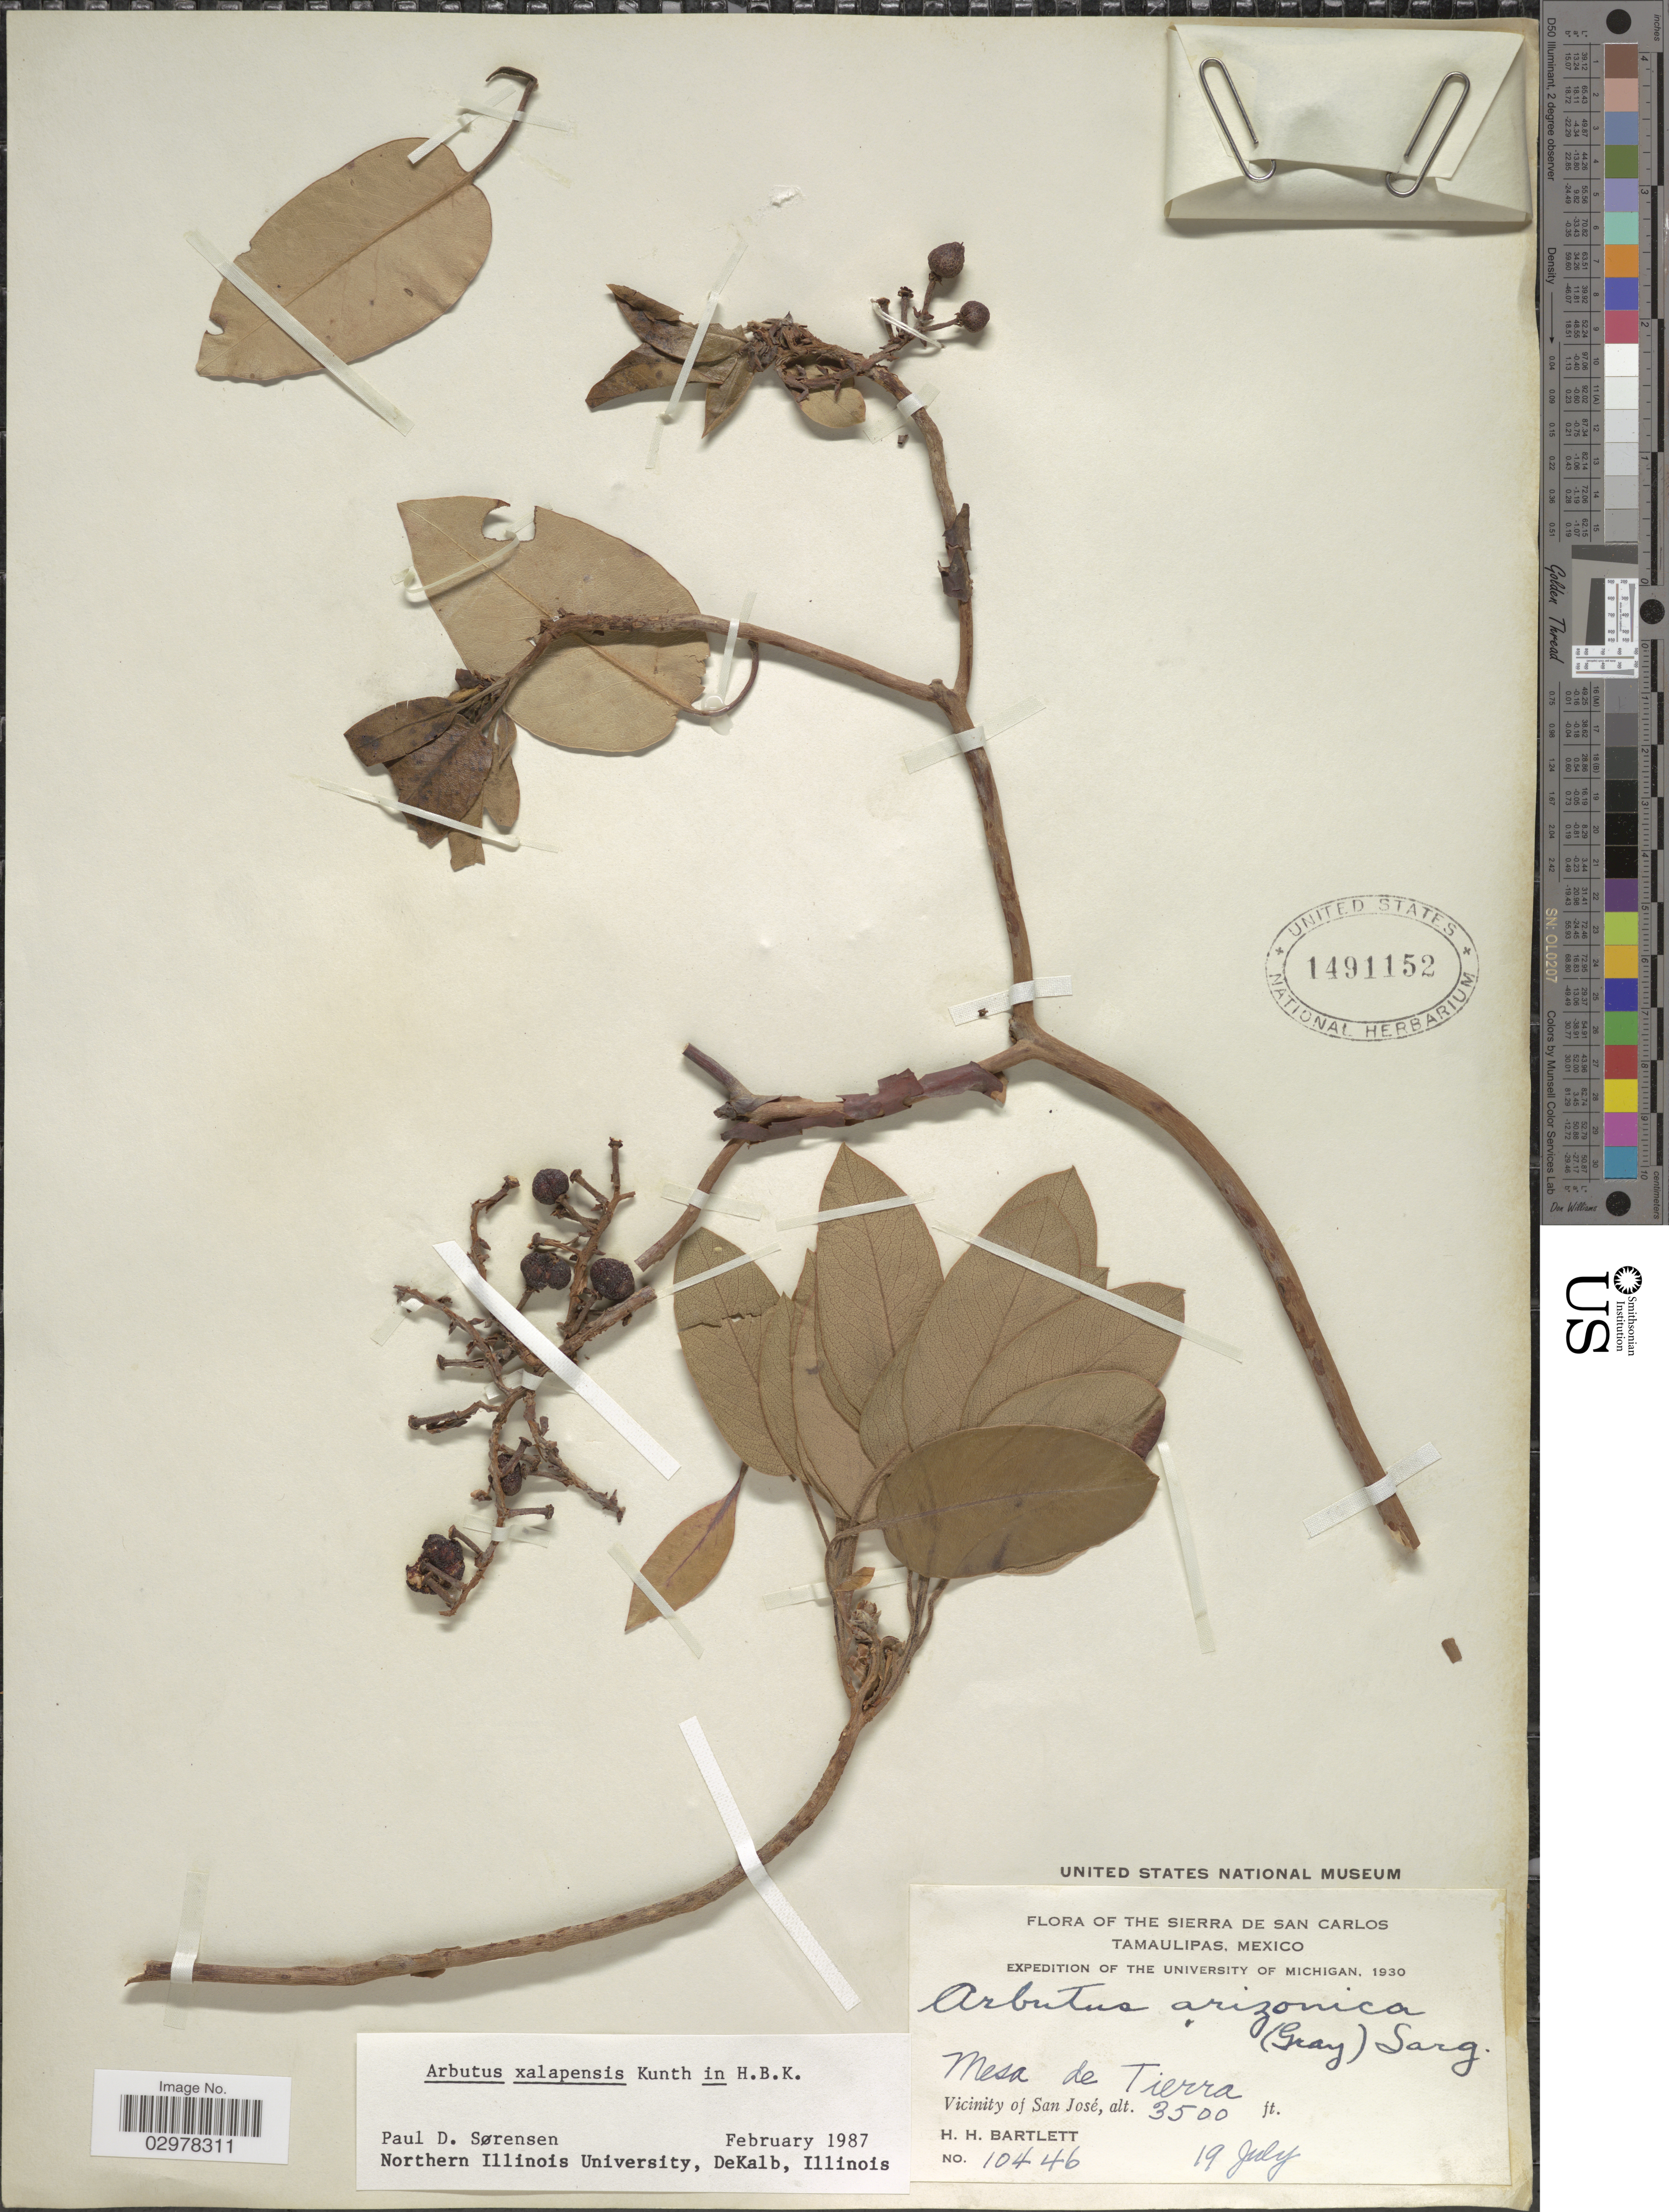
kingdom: Plantae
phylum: Tracheophyta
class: Magnoliopsida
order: Ericales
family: Ericaceae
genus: Arbutus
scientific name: Arbutus xalapensis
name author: Kunth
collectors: H. H. Bartlett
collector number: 10446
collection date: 1930-07-19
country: Mexico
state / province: Tamaulipas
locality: Mesa de Tierra, Vicinity of San José.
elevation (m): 1067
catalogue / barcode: US 1491152